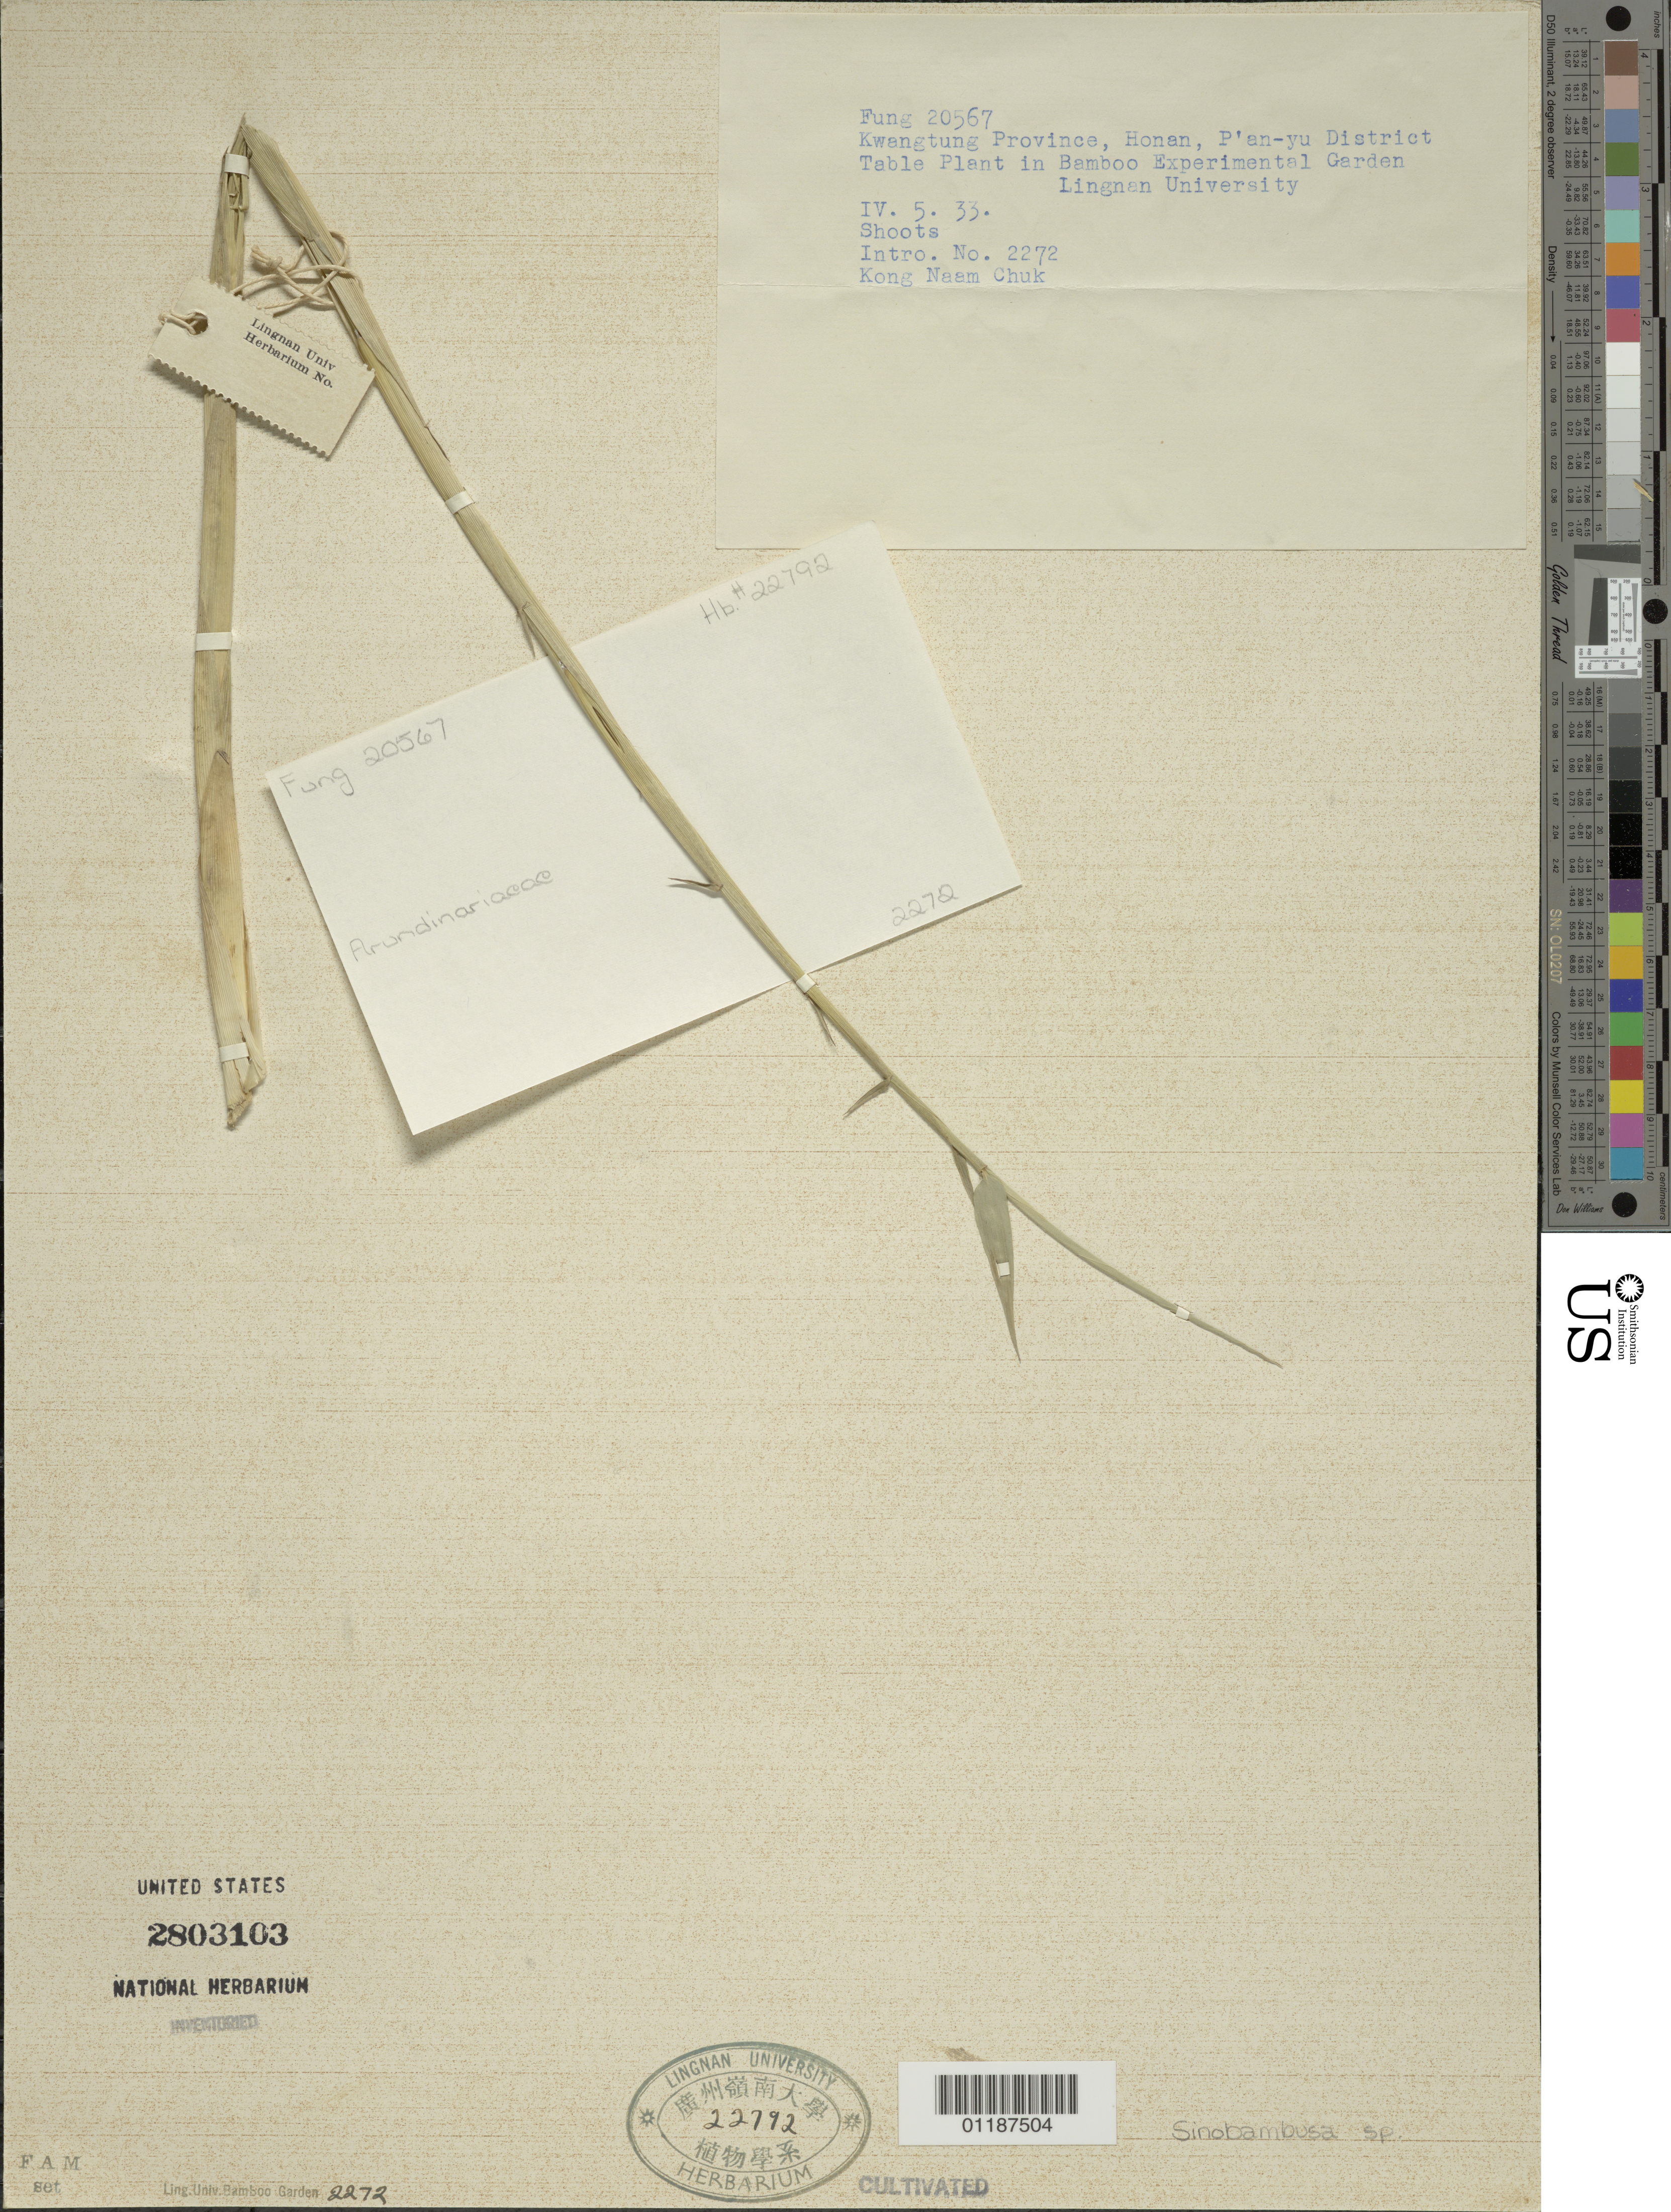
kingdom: Plantae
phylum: Tracheophyta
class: Liliopsida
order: Poales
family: Poaceae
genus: Sinobambusa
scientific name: Sinobambusa sp.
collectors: H. L. Fung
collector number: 20567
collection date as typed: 05 Apr 1933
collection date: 1933-04-05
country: China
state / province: Guangdong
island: Honam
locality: Lingnan University Bamboo Garden, Honan P'an-yu District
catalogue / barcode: US 2803103